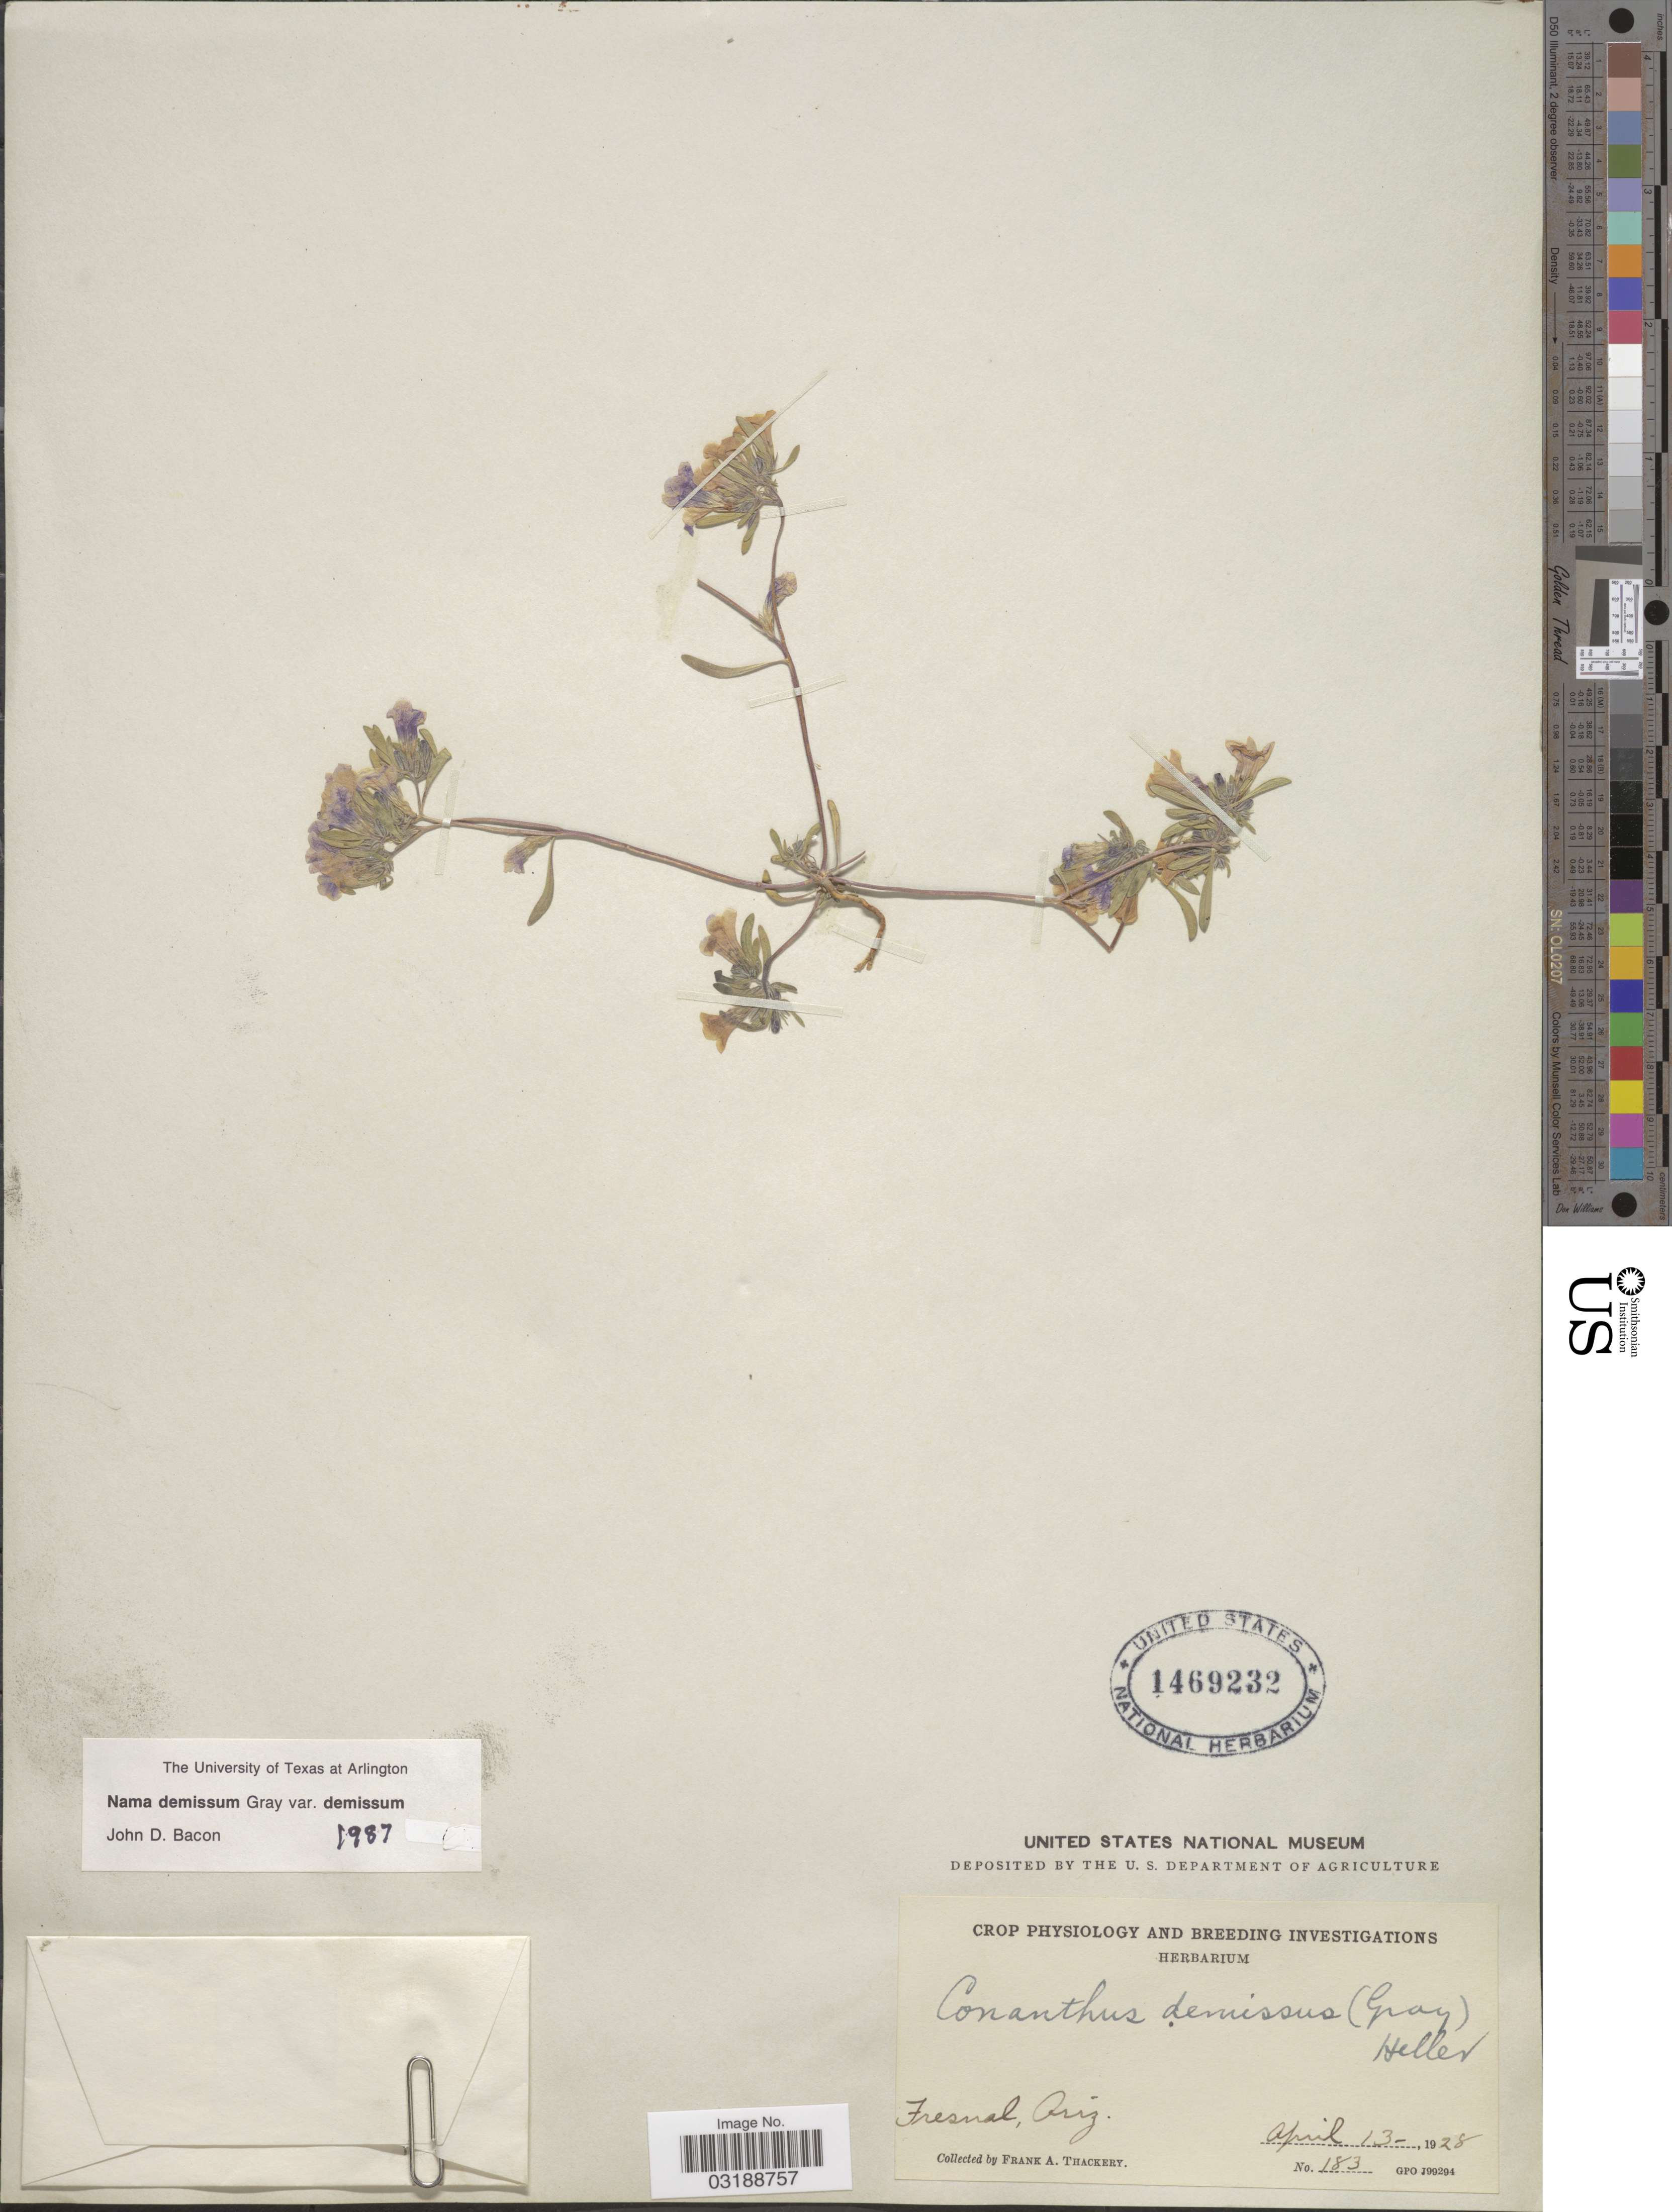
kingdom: Plantae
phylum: Tracheophyta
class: Magnoliopsida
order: Boraginales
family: Namaceae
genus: Nama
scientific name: Nama demissa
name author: A. Gray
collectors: F. Thackery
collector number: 183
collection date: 1928-04-13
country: United States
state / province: Arizona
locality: Fresnal, Ariz.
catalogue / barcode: US 1469232